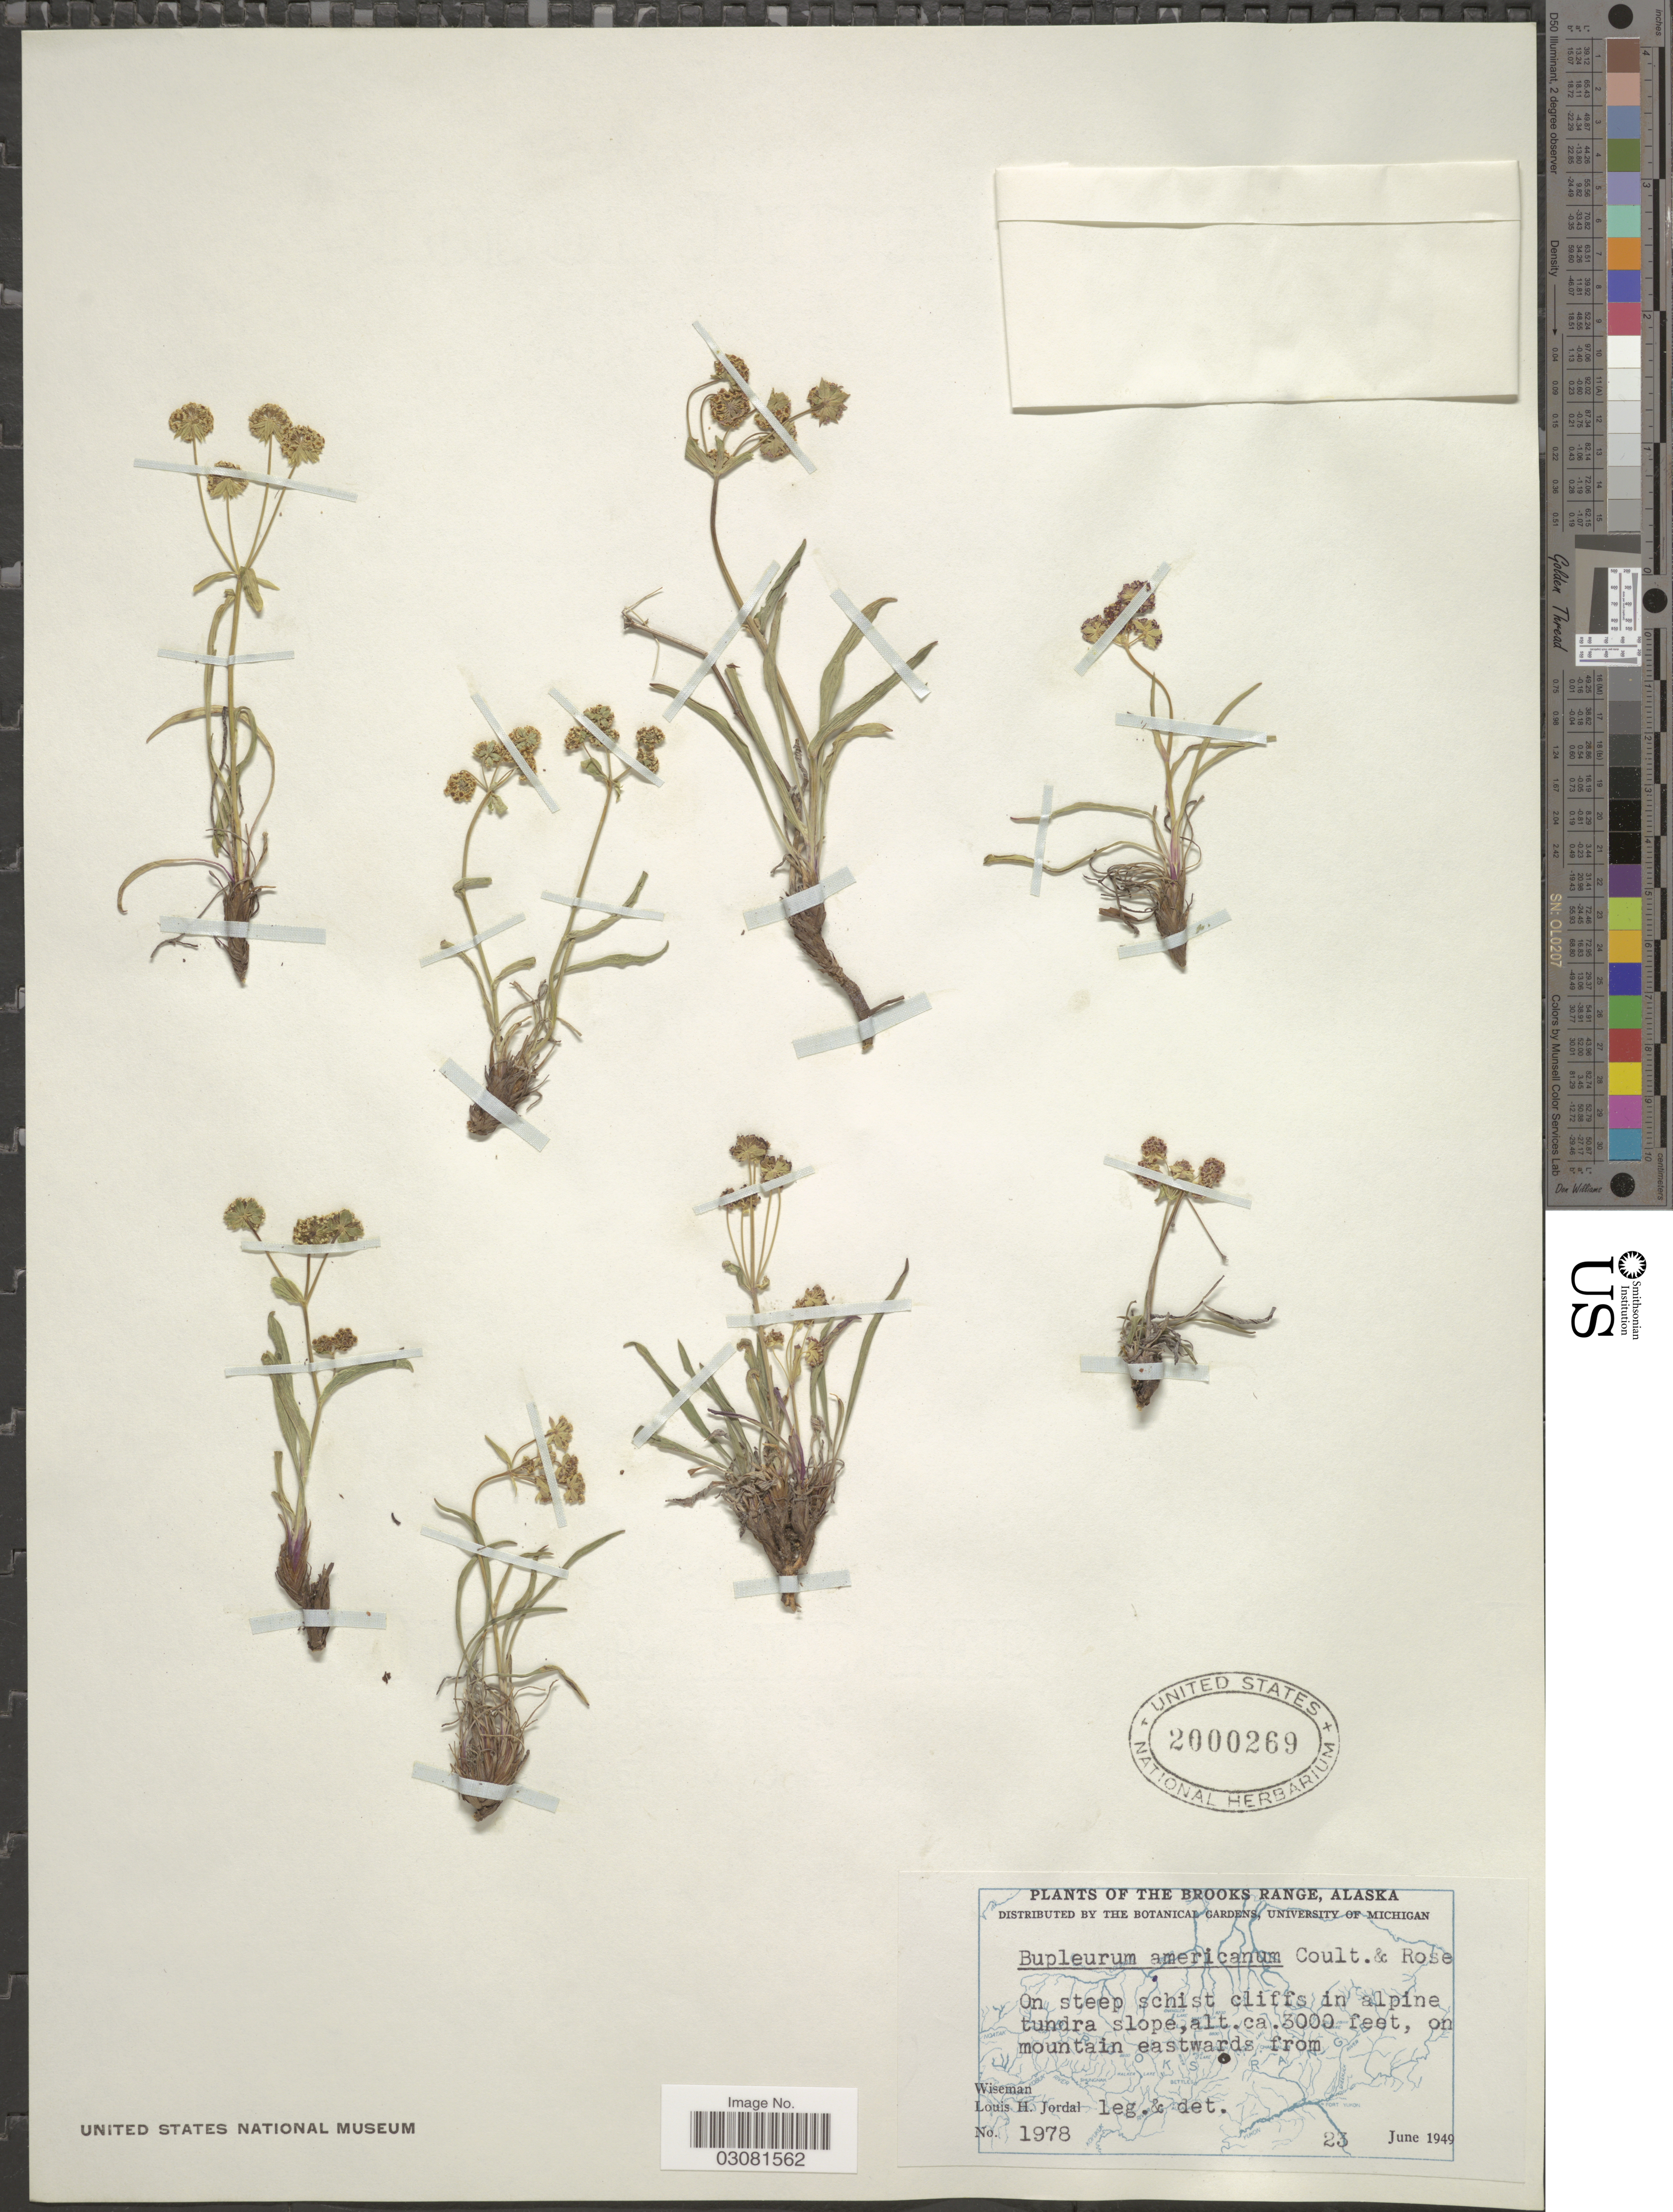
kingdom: Plantae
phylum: Tracheophyta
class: Magnoliopsida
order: Apiales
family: Apiaceae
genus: Bupleurum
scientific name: Bupleurum americanum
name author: J.M. Coult. & Rose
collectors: L. Jordal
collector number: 1978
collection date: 1949-06-23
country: United States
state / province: Alaska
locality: The Brooks Range, On steep schist cliffs in alpine tundra slope, on mountain eastwards from Wiseman.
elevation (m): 914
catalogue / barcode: US 2000269